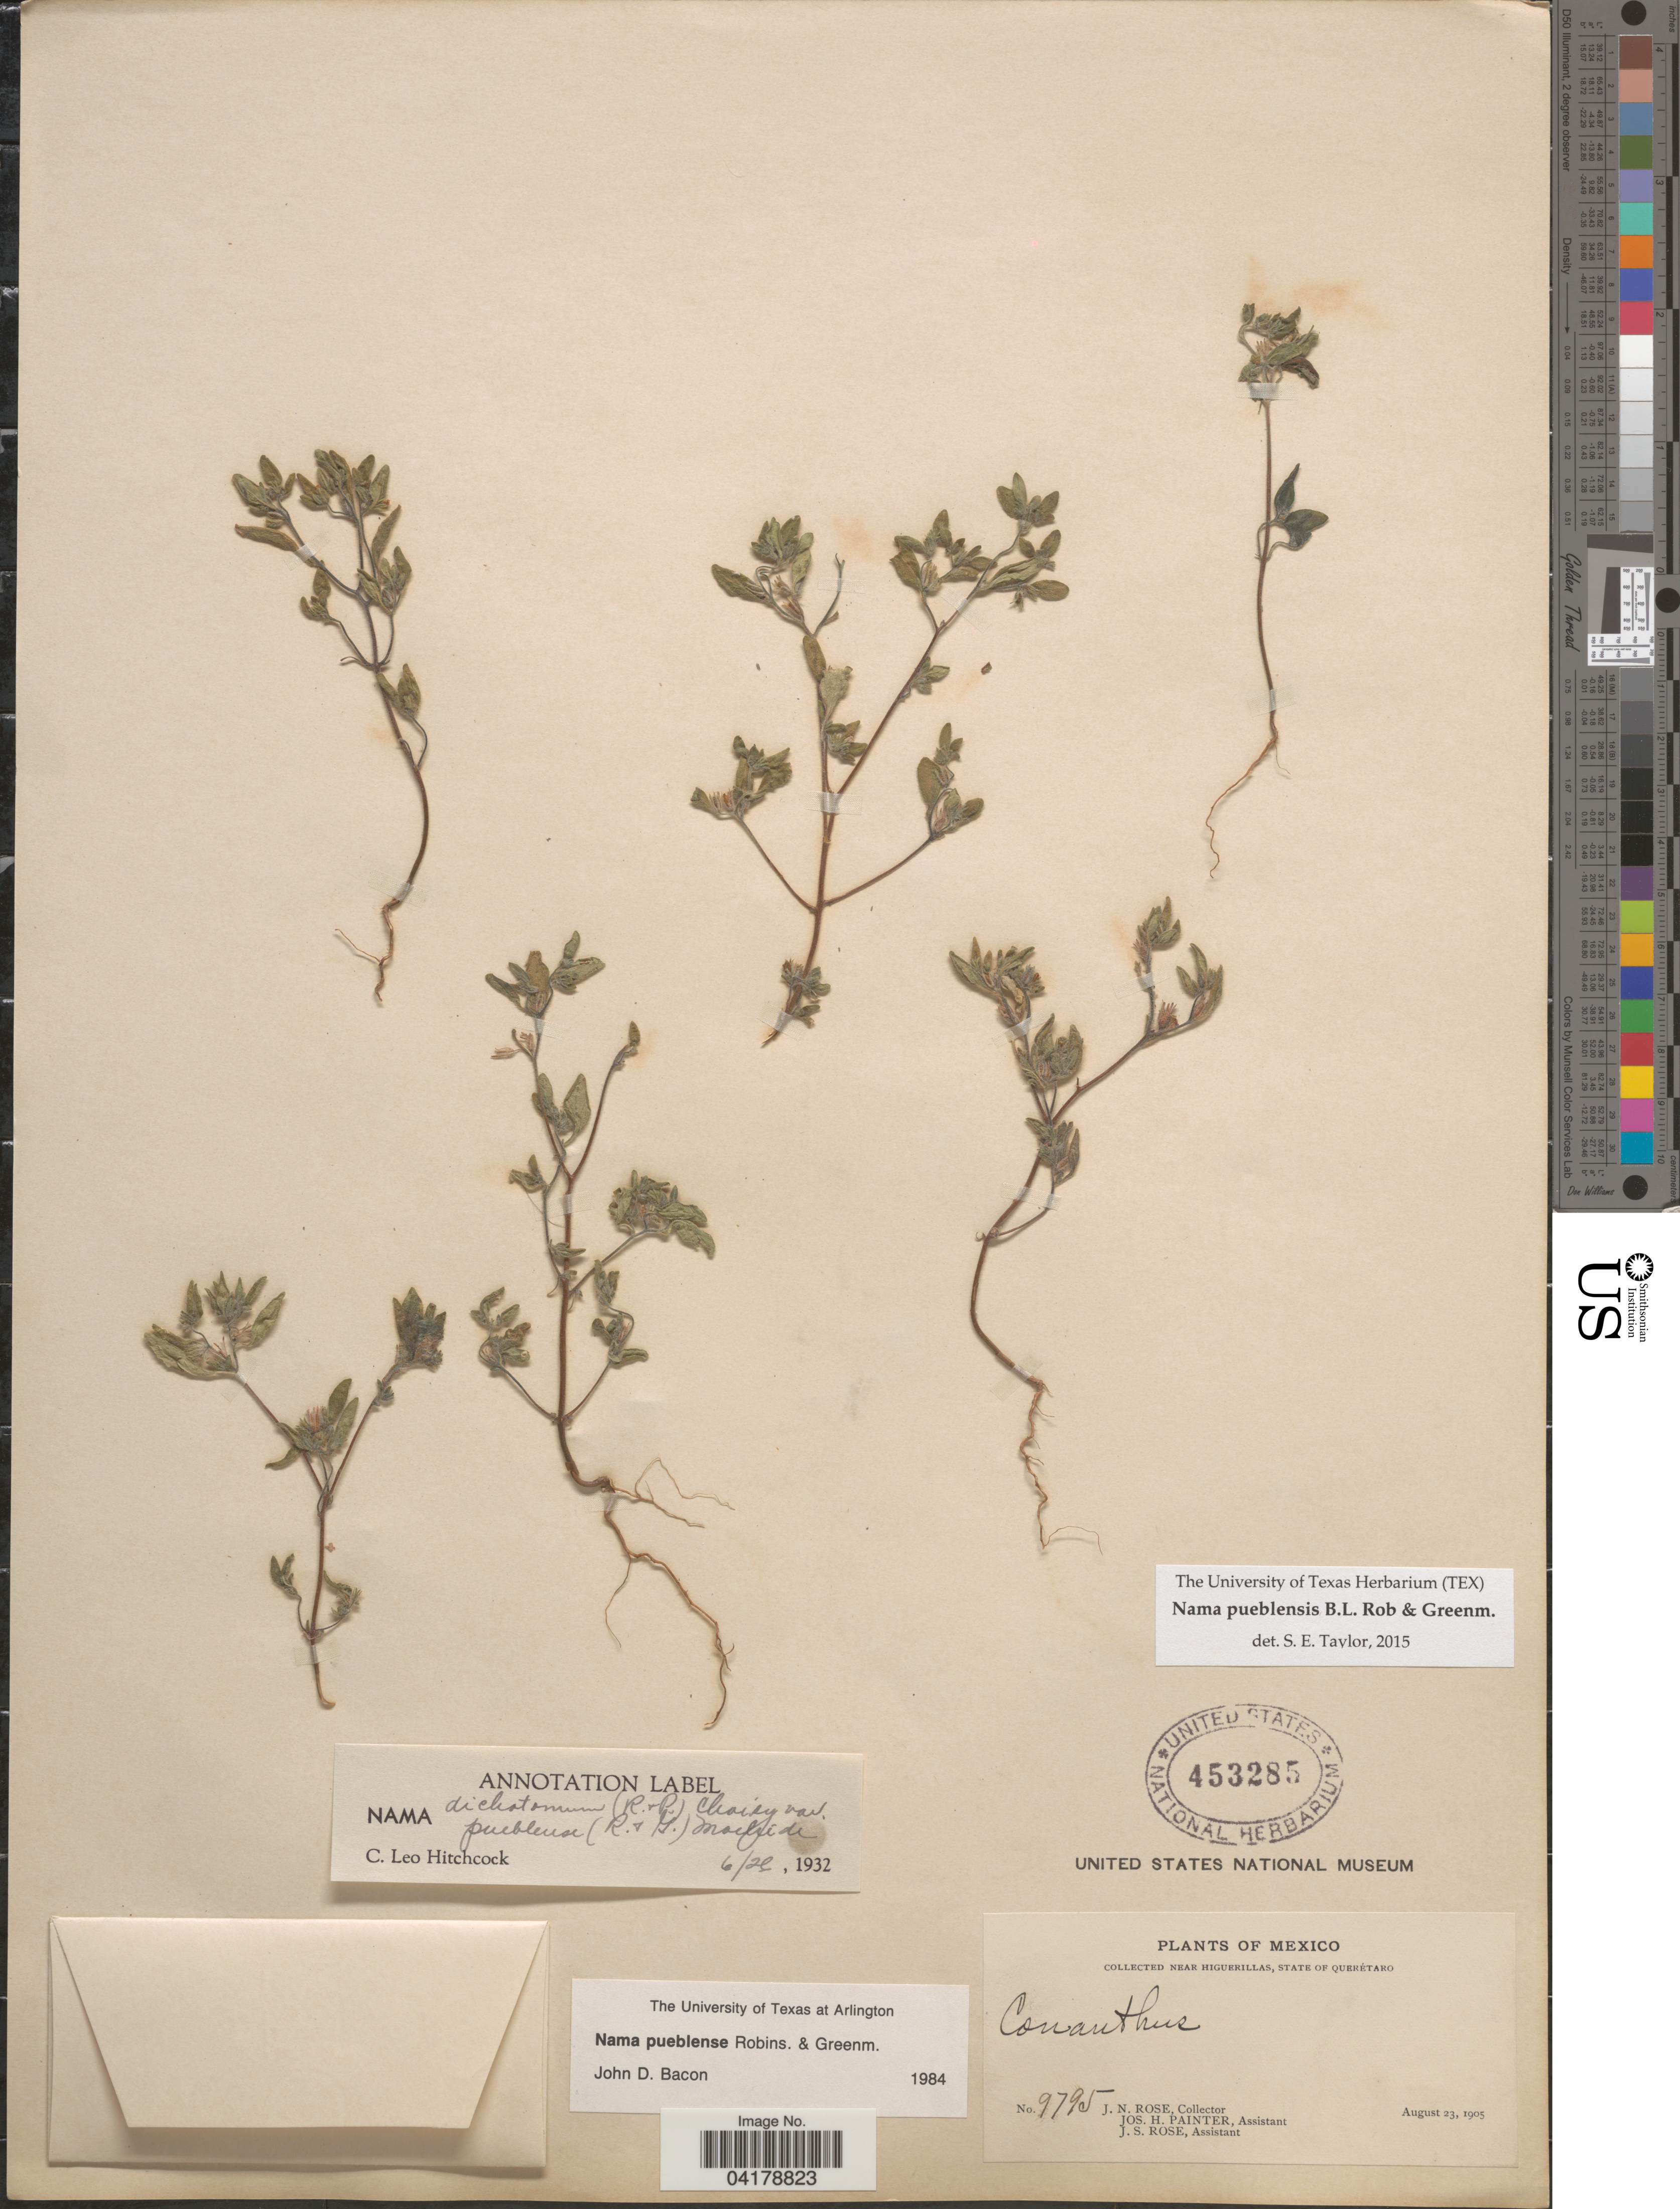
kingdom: Plantae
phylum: Tracheophyta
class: Magnoliopsida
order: Boraginales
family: Namaceae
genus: Nama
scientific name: Nama pueblensis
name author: B.L. Rob. & Greenm.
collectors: J. N. Rose, J. H. Painter & J. S. Rose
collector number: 9795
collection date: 1905-08-23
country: Mexico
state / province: Querétaro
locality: Near Higuerillas.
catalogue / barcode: US 453285